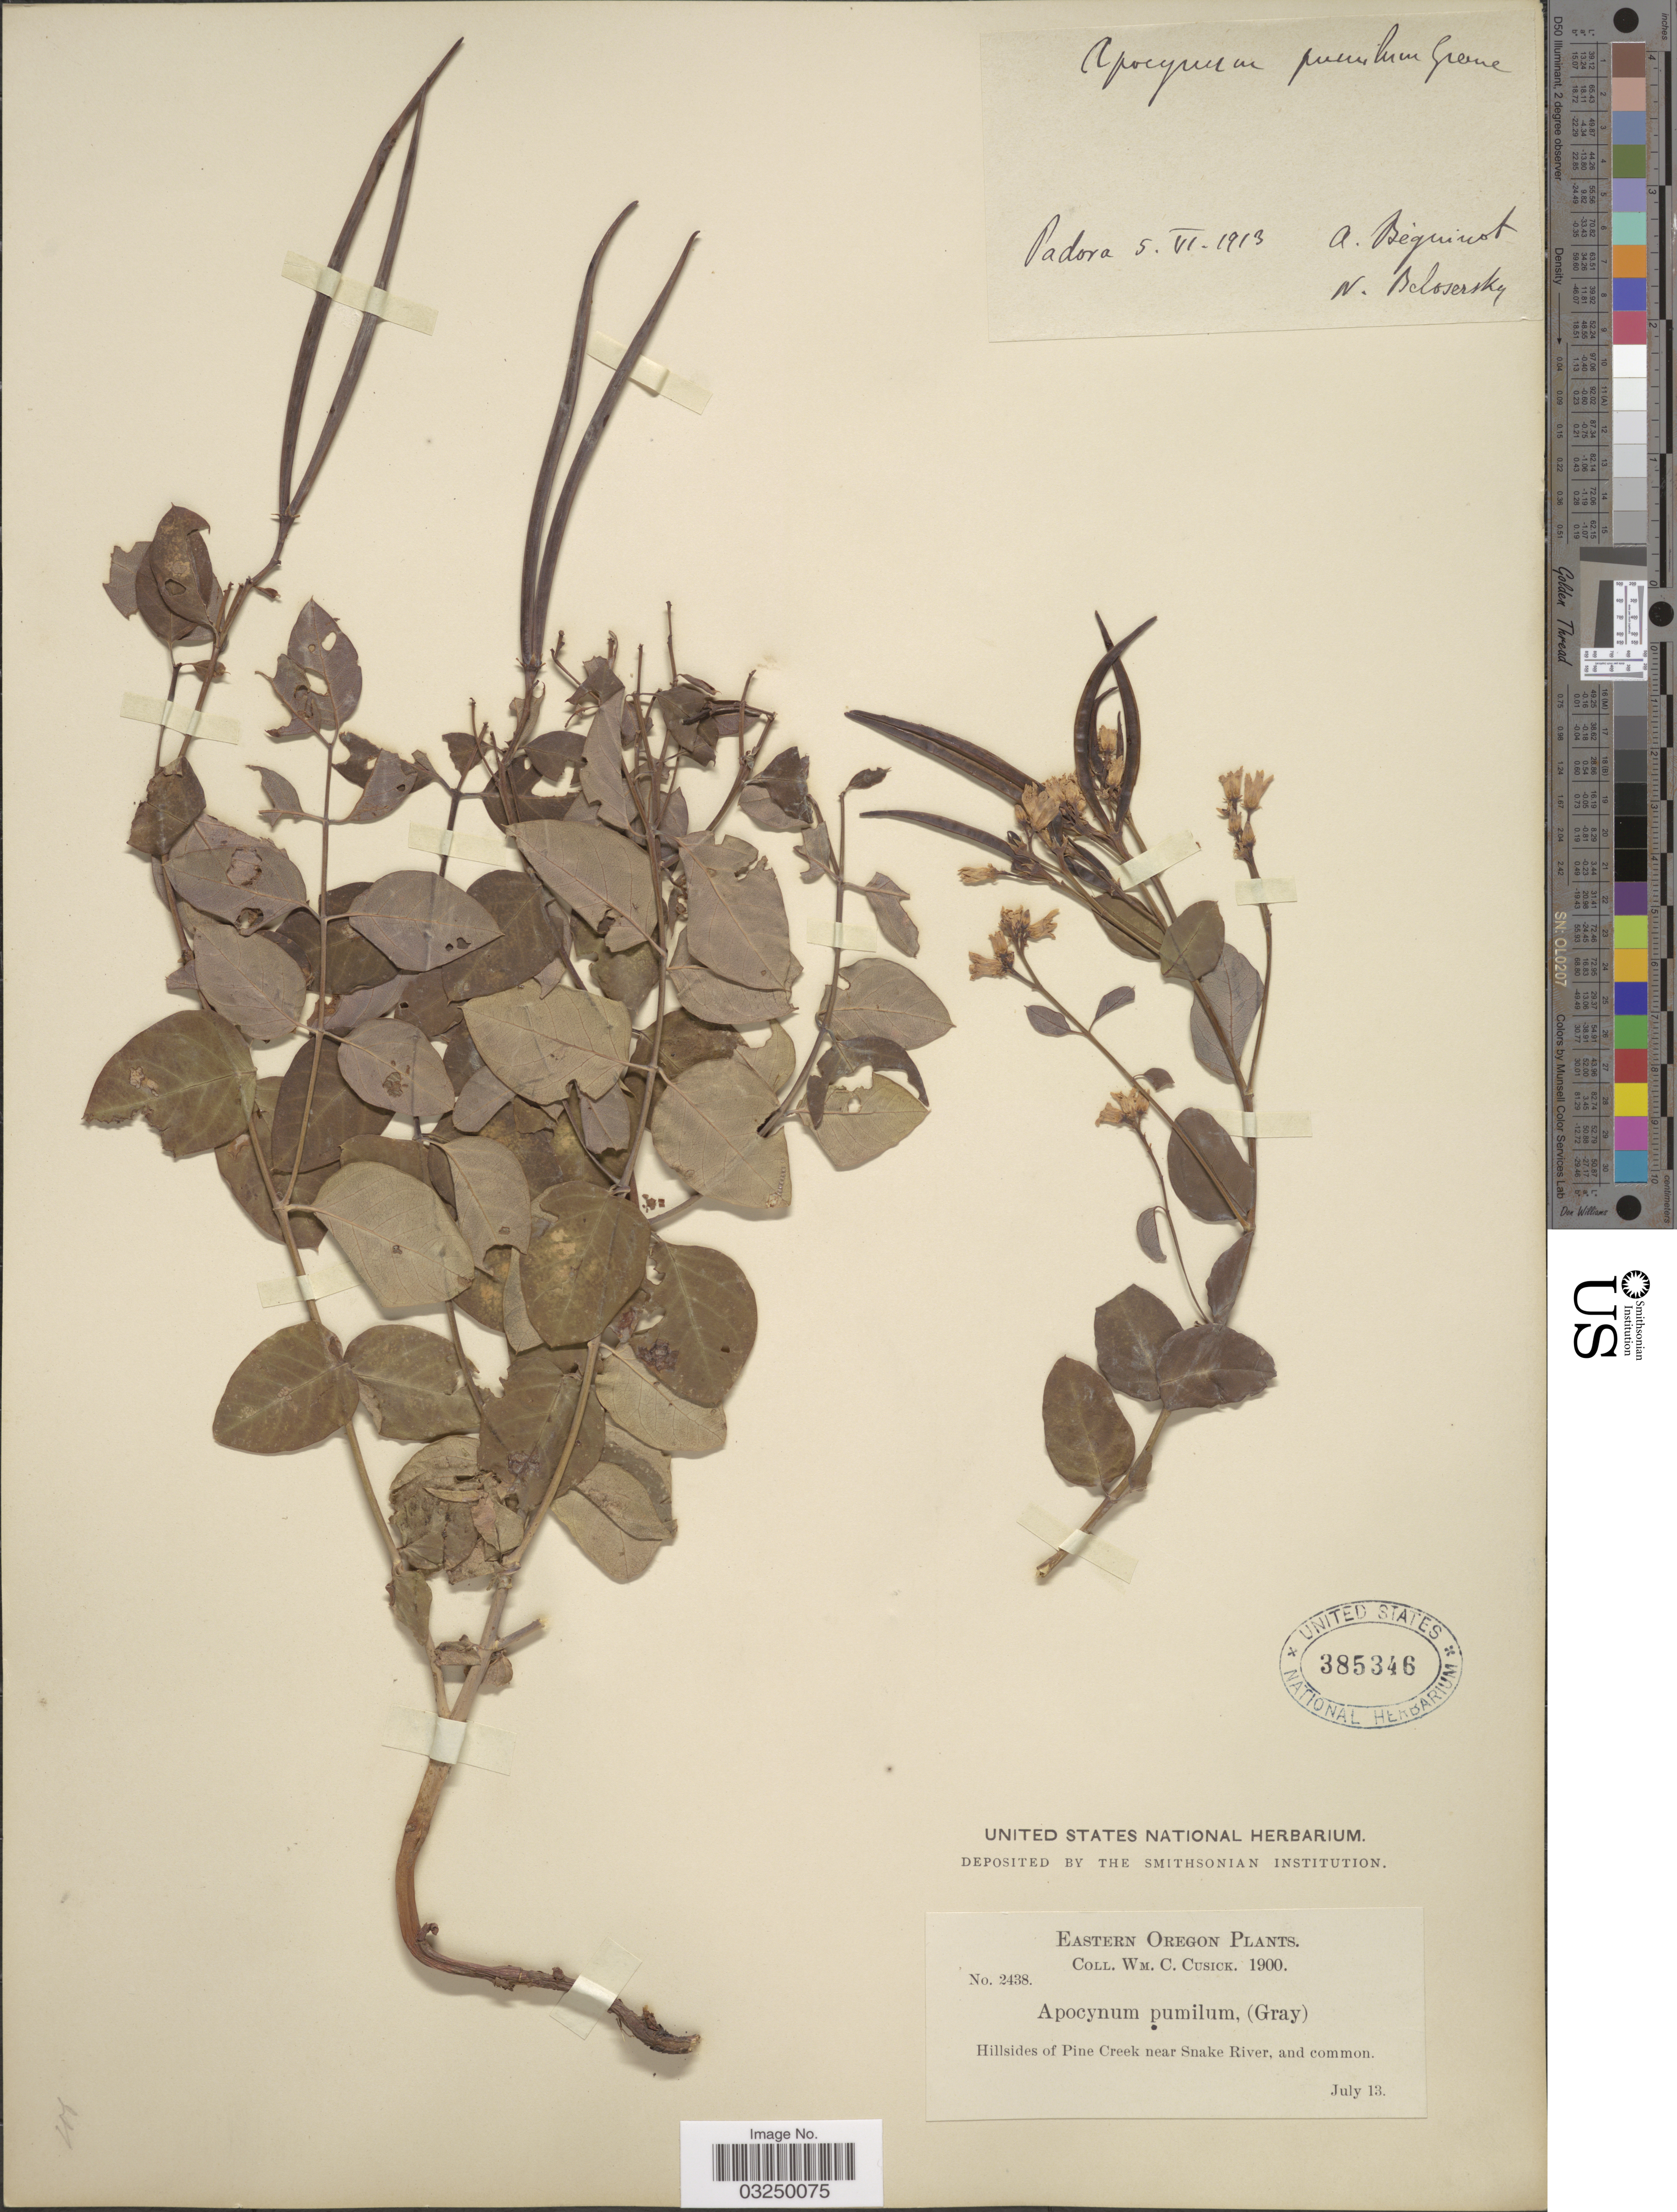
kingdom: Plantae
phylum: Tracheophyta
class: Magnoliopsida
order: Gentianales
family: Apocynaceae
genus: Apocynum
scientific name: Apocynum pumilum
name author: (A. Gray) Greene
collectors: W. C. Cusick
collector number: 2438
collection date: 1900-07-13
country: United States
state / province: Oregon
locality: Eastern Oregon. Hillsides of Pine Creek near Snake River, and common.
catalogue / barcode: US 385346